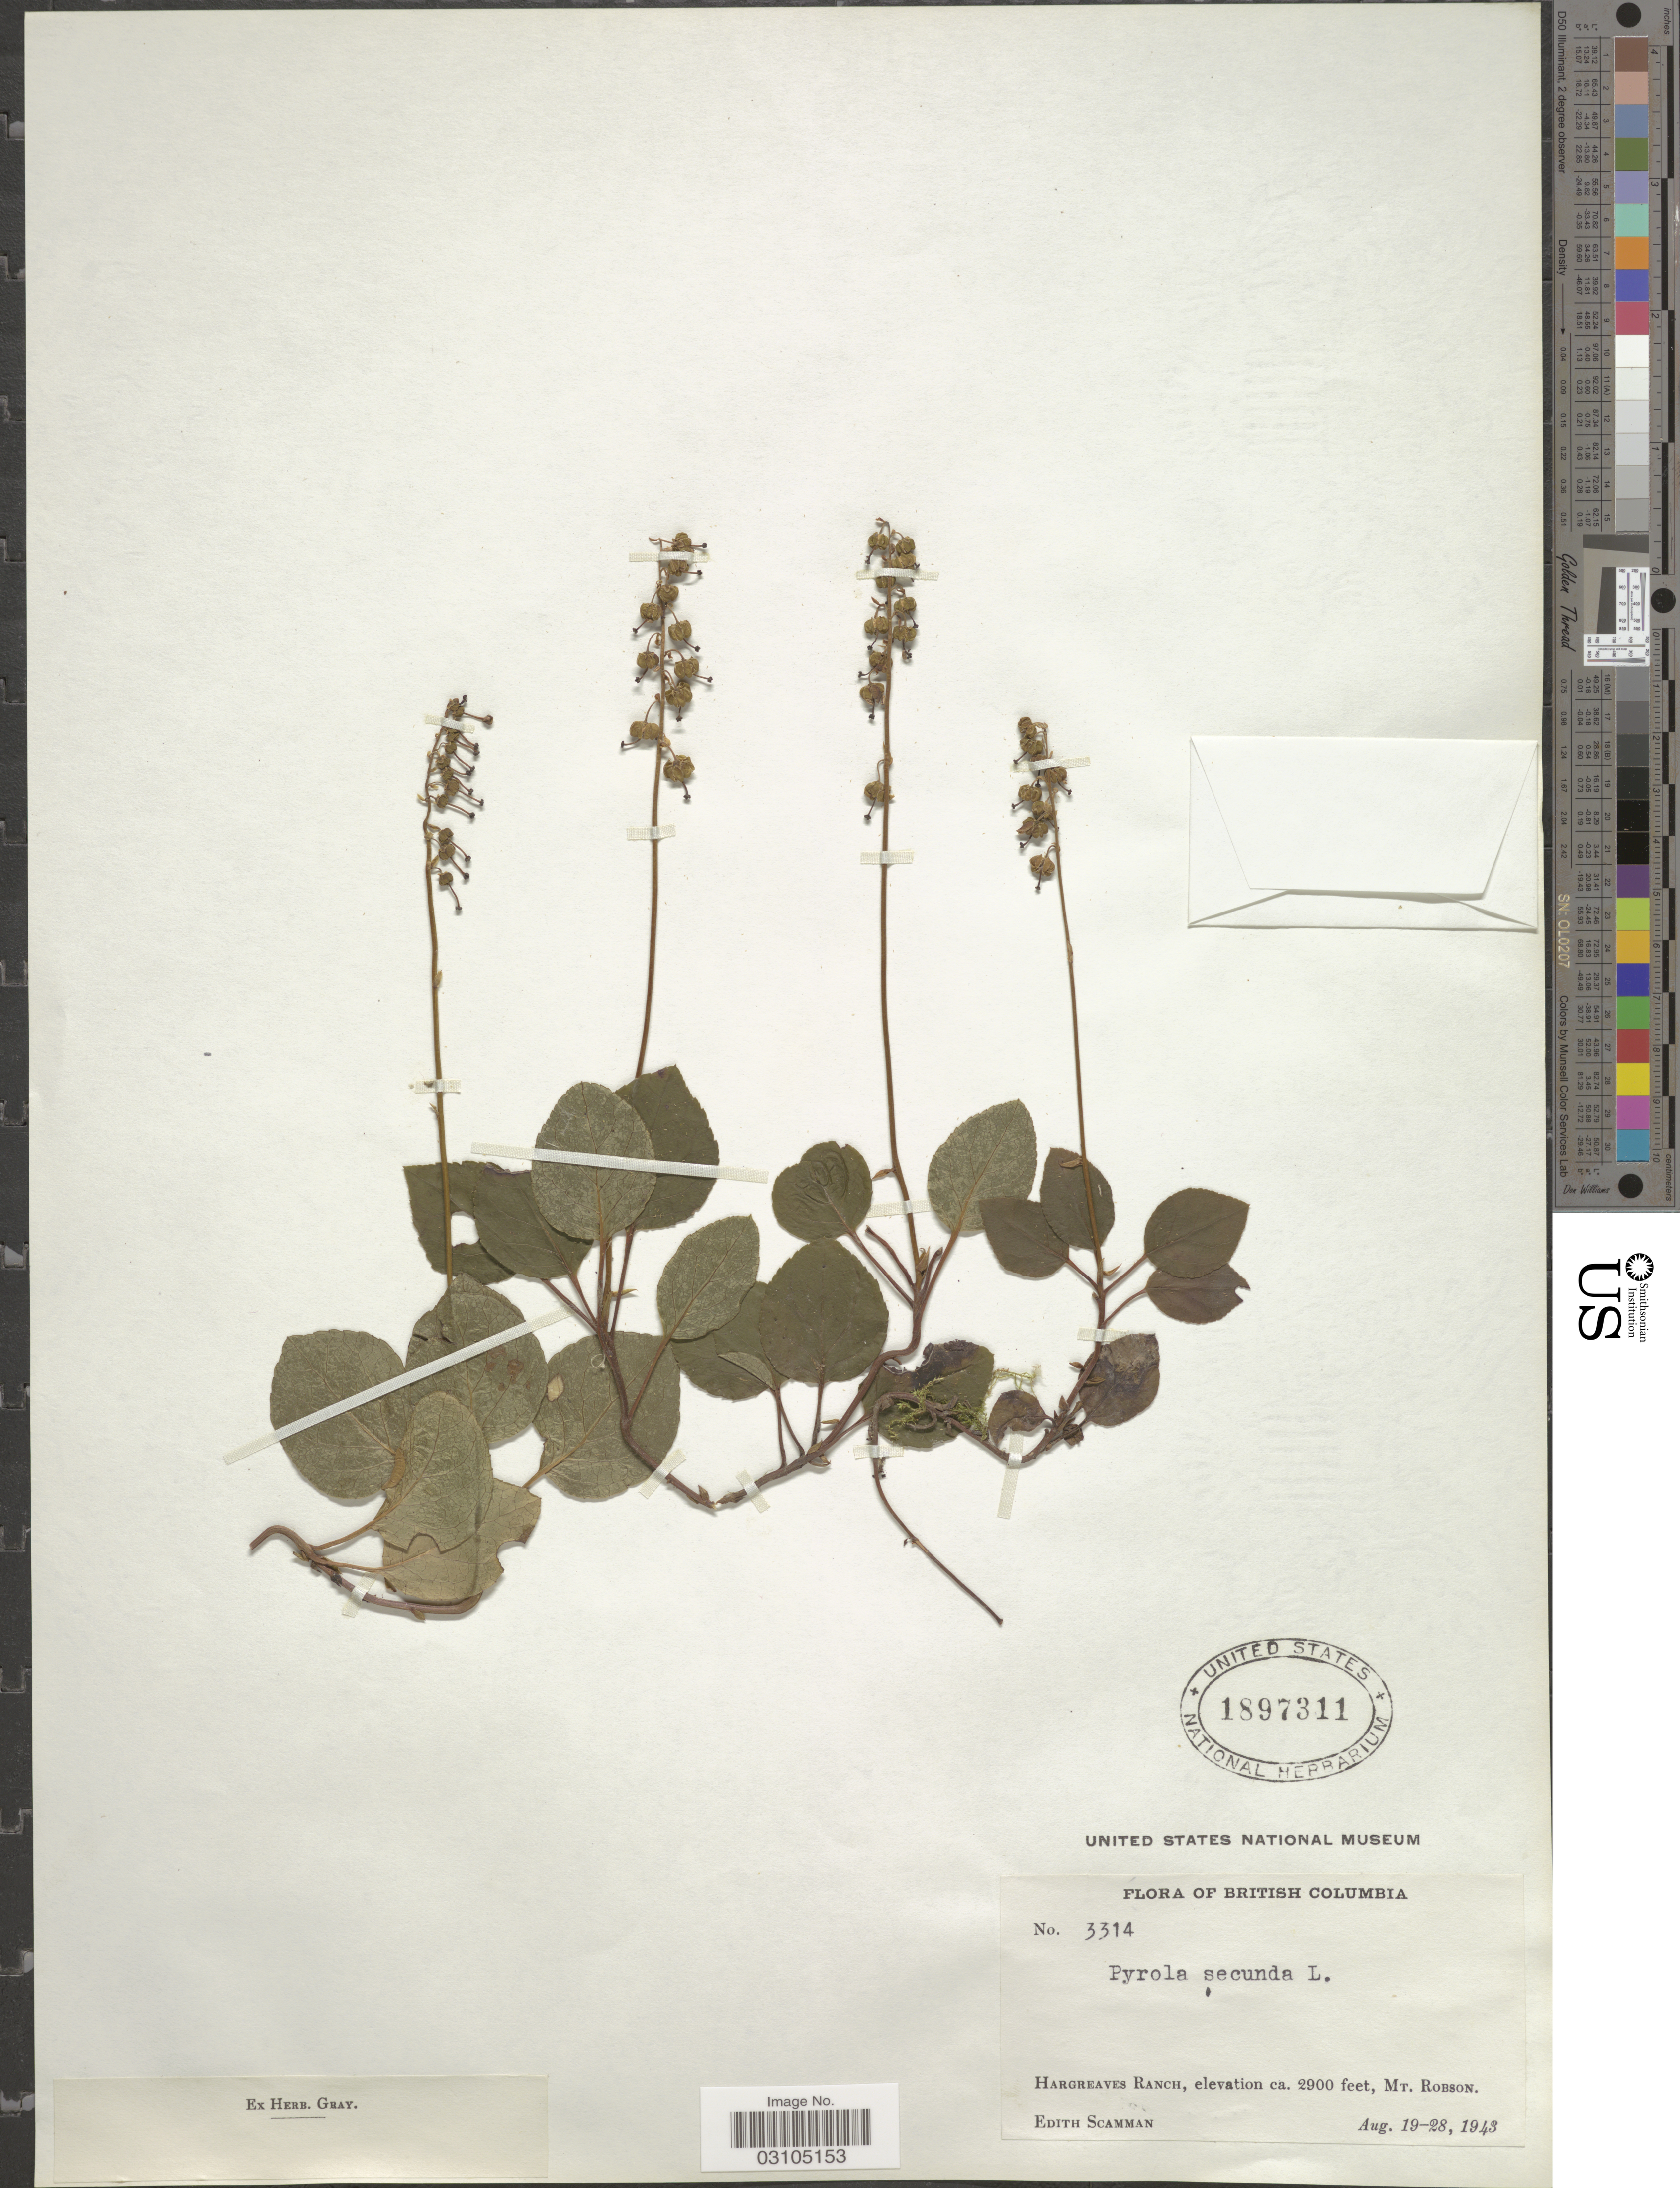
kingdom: Plantae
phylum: Tracheophyta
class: Magnoliopsida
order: Ericales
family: Ericaceae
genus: Orthilia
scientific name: Orthilia secunda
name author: (L.) House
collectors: E. Scamman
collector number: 3314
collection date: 1943-08-19/1943-08-28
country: Canada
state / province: British Columbia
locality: Hargreaves Ranch. Mt. Robson.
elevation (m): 884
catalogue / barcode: US 1897311